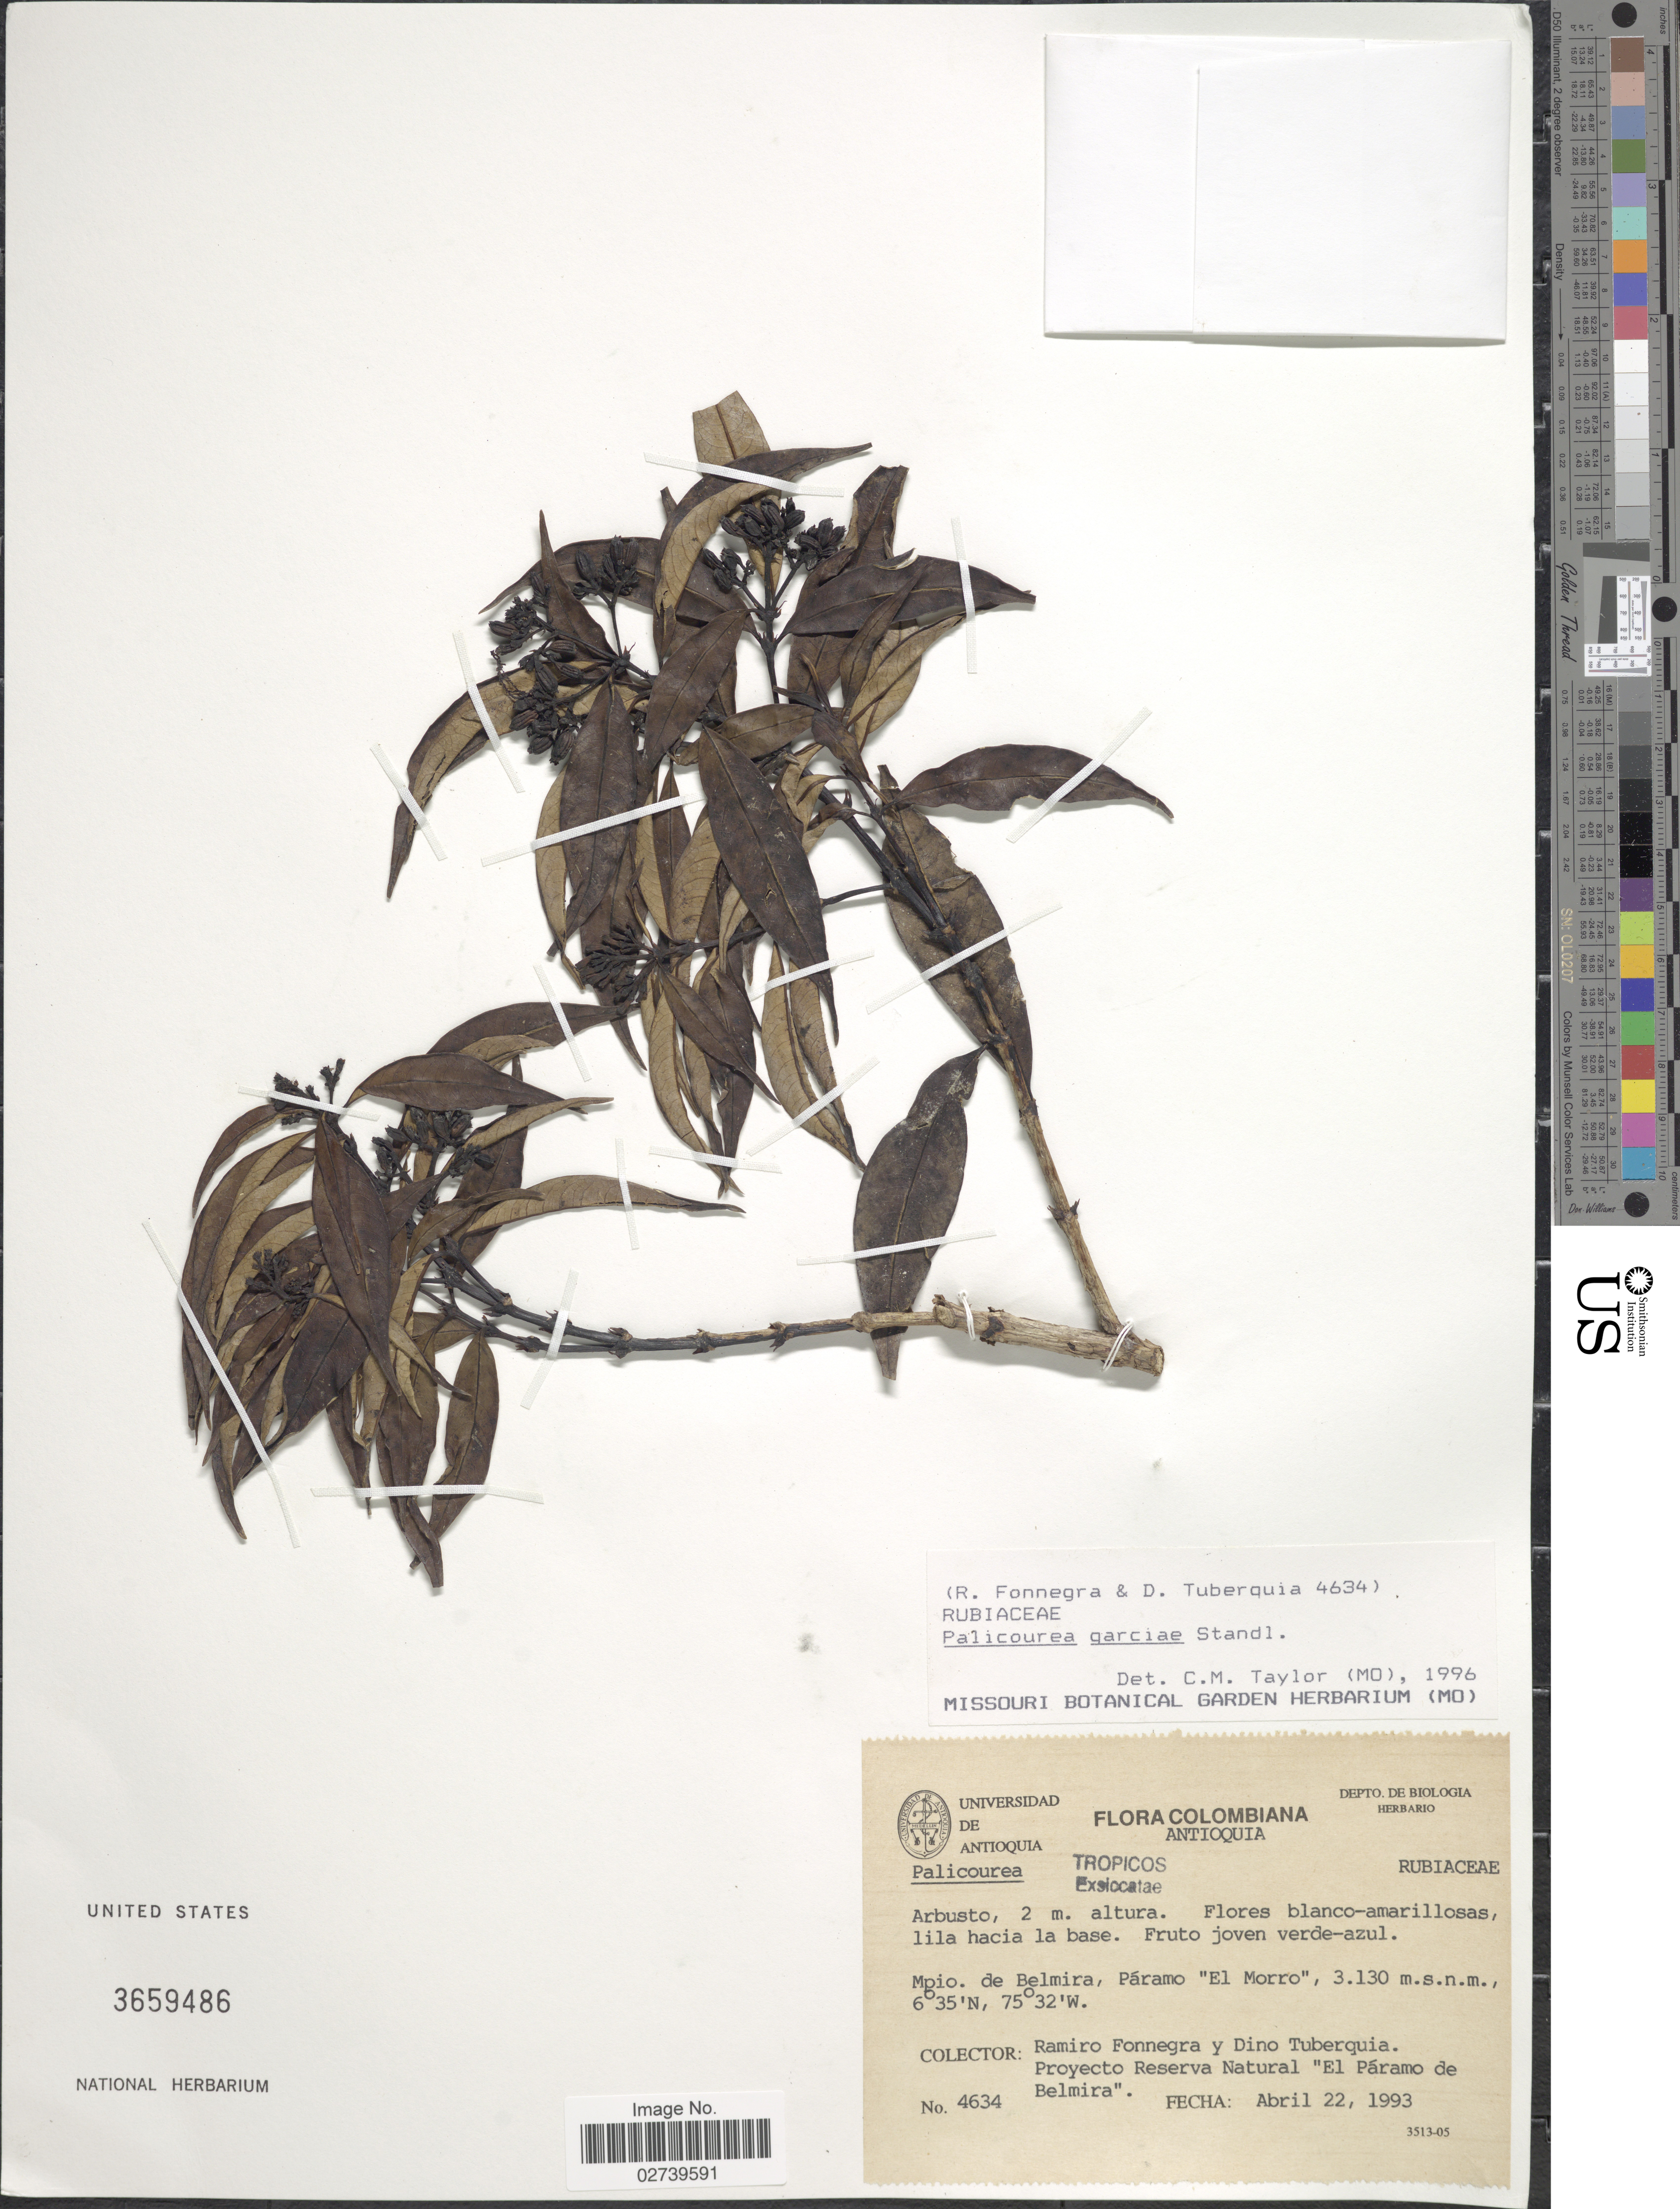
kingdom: Plantae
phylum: Tracheophyta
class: Magnoliopsida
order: Gentianales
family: Rubiaceae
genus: Palicourea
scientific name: Palicourea garciae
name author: Standl.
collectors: R. Fonnegra & D. Tuberquia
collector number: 4634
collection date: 1993-04-22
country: Colombia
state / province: Antioquia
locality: Colombiana, Mpio. de Belmira, Paramo "El Morro".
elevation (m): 3130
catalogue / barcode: US 3659486